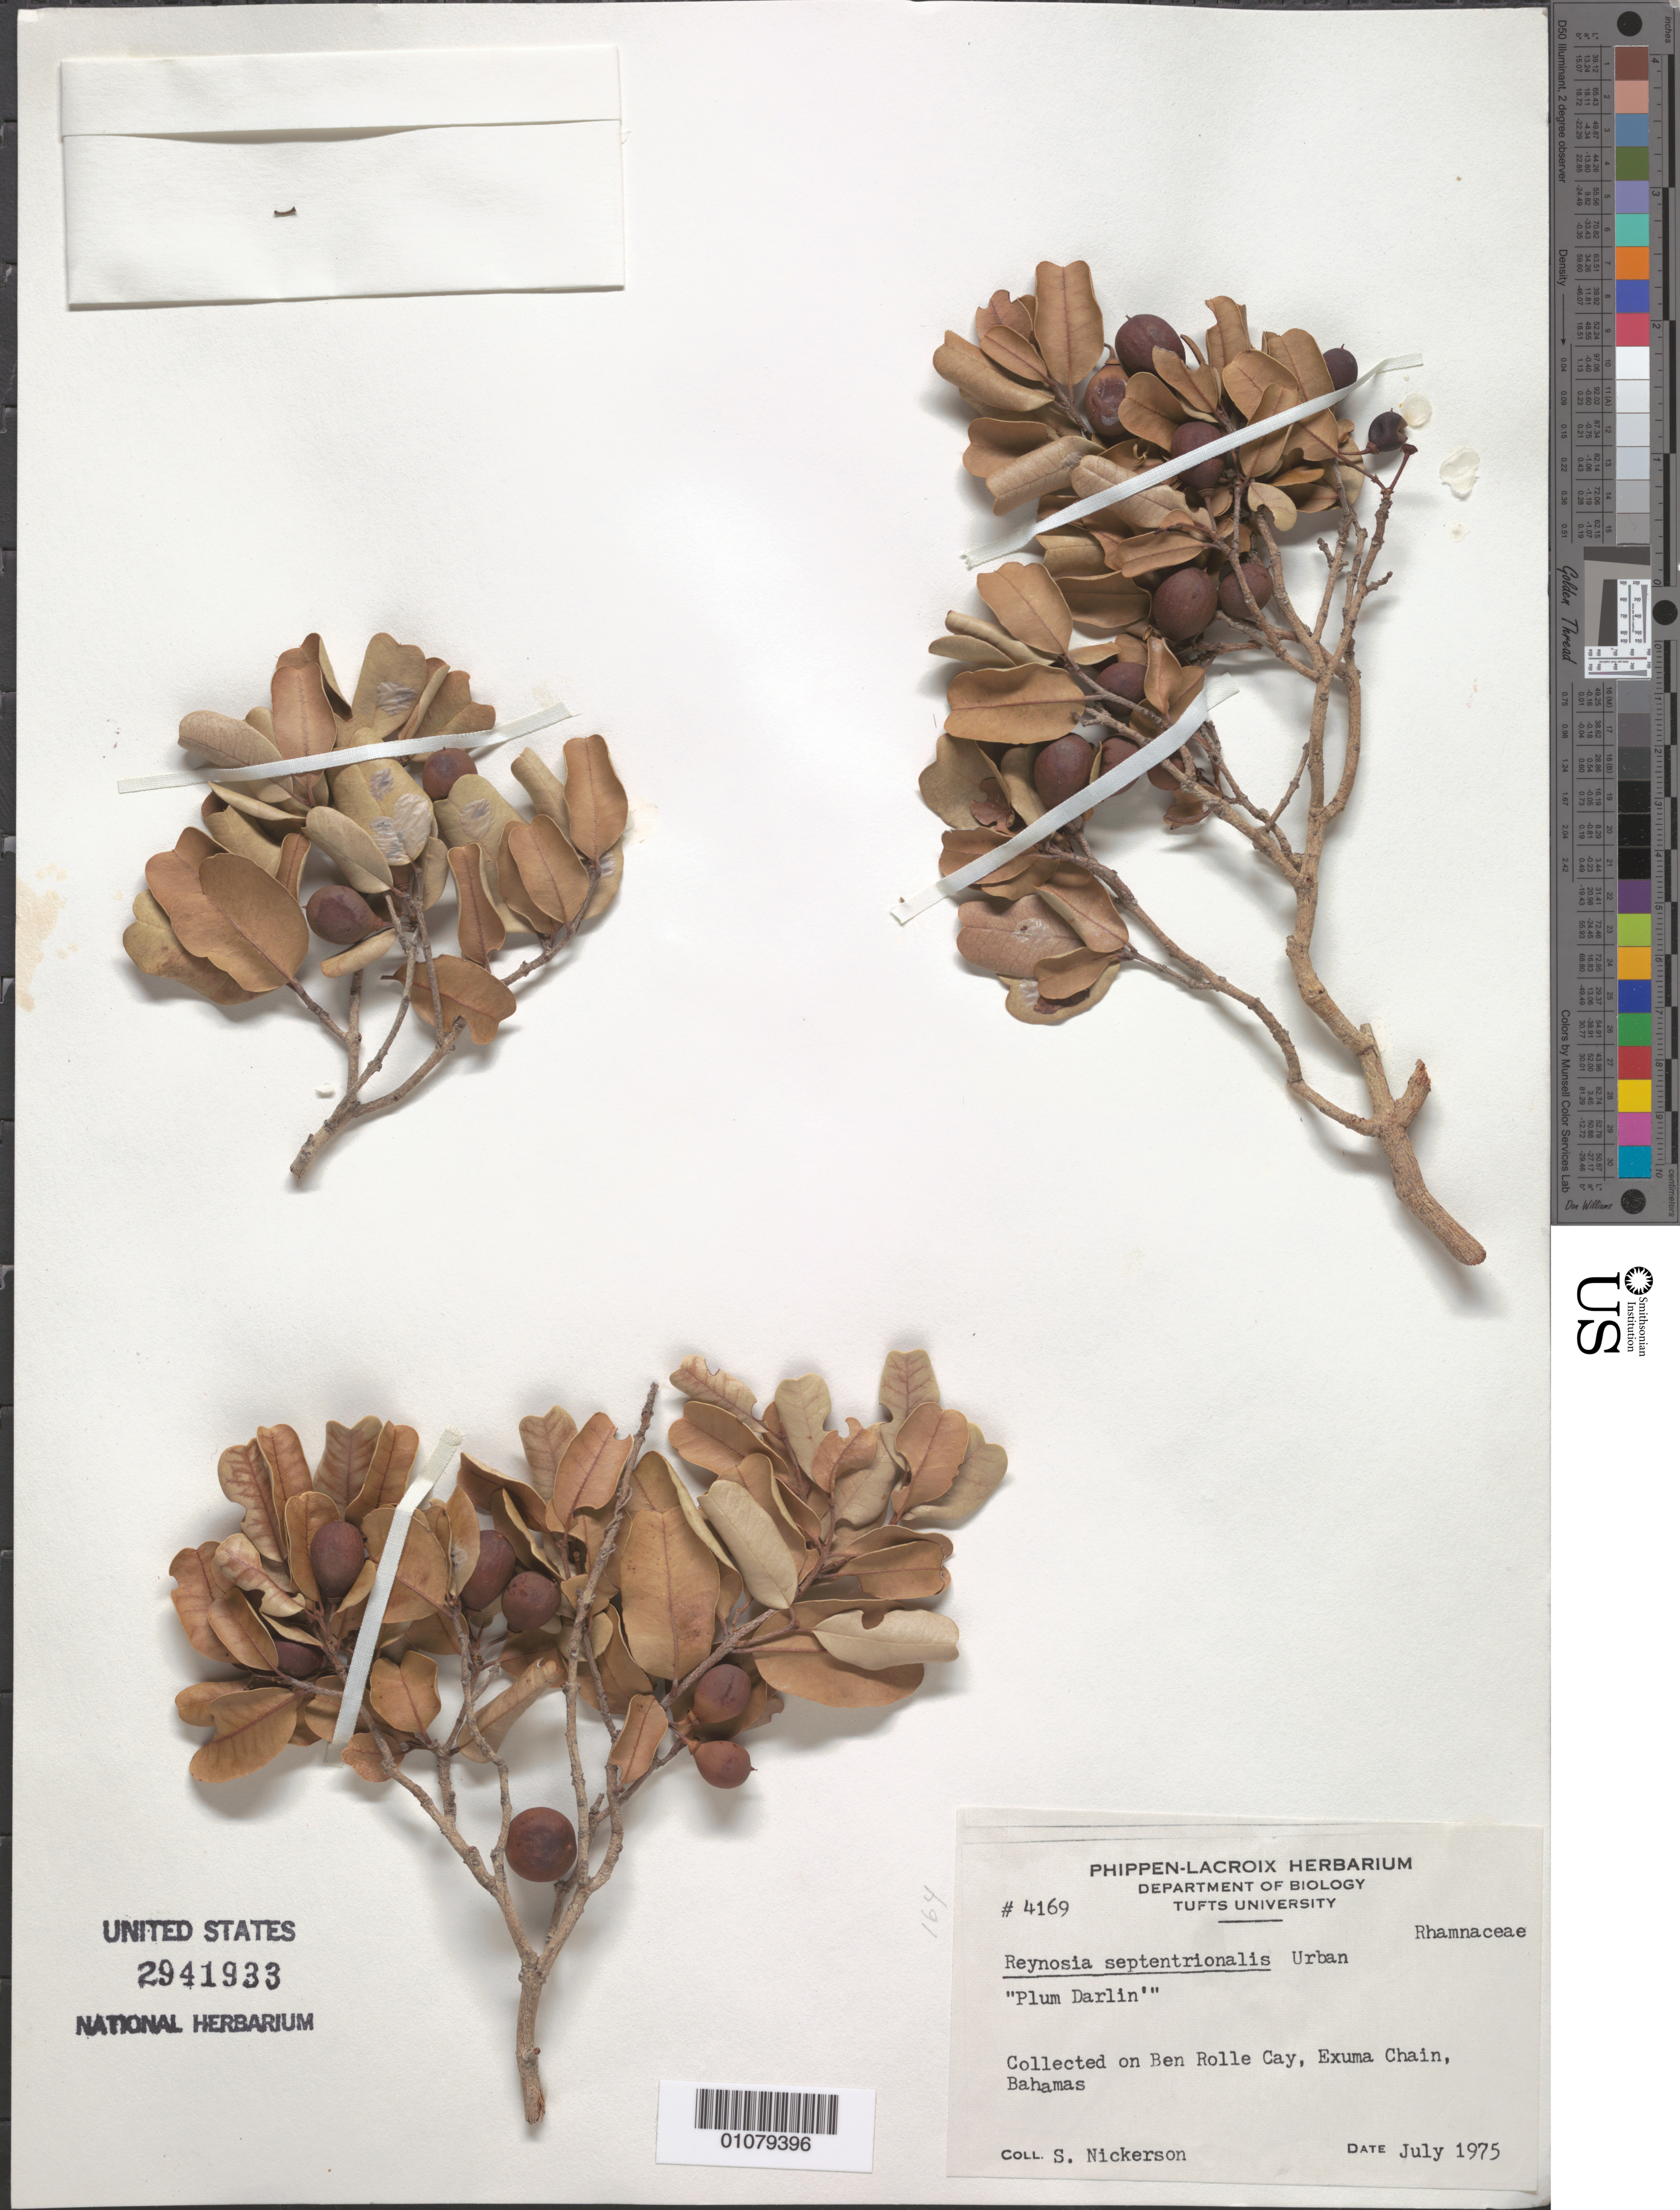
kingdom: Plantae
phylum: Tracheophyta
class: Magnoliopsida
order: Rosales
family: Rhamnaceae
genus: Reynosia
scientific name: Reynosia septentrionalis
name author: Urb.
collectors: S. Nickerson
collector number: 4169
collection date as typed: Jul 1975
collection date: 1975-07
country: Bahamas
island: Exuma Chain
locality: Ben Rolle Cay, Exuma Chain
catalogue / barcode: US 2941933